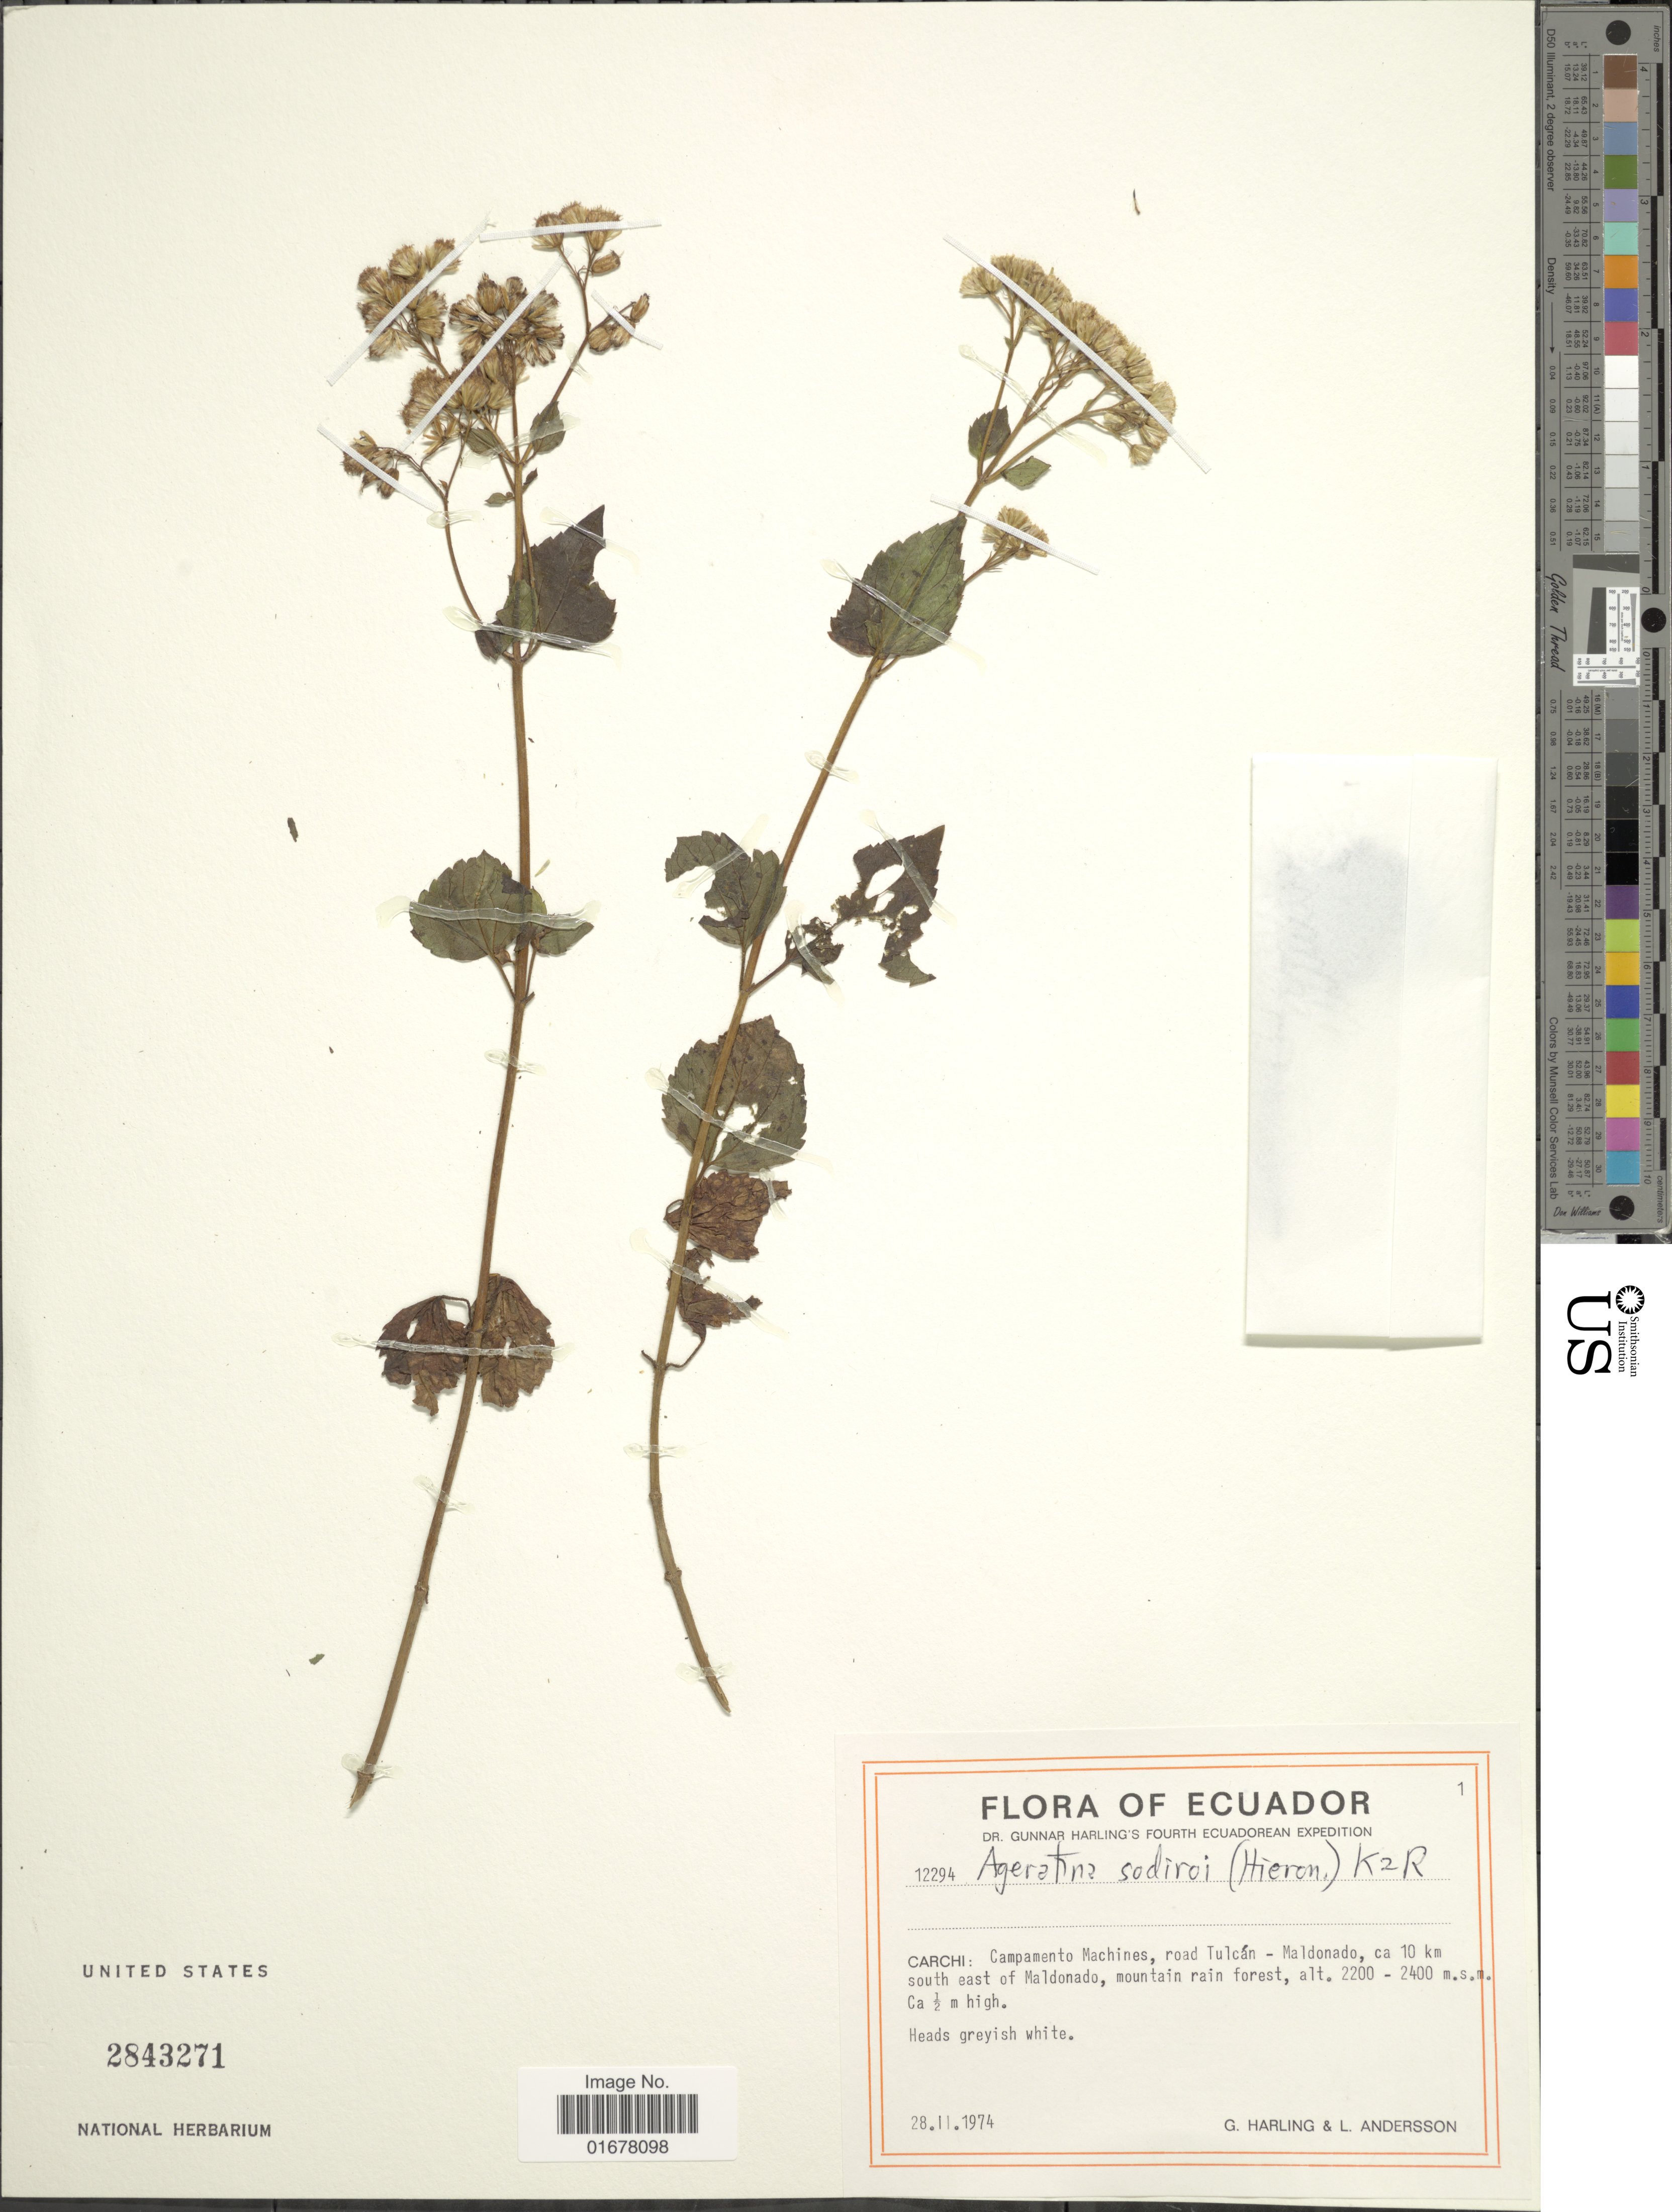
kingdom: Plantae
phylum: Tracheophyta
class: Magnoliopsida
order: Asterales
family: Asteraceae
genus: Ageratina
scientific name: Ageratina sodiroi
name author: (Hieron.) R.M. King & H. Rob.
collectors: G. Harling & L. Andersson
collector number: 12294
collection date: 1974-02-28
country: Ecuador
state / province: Carchi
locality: Carchi: Campamento Machines, road Tulcan - Maldonado, 10 km south east of Maldonado, mountain rain forest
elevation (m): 2200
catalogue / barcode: US 2843271